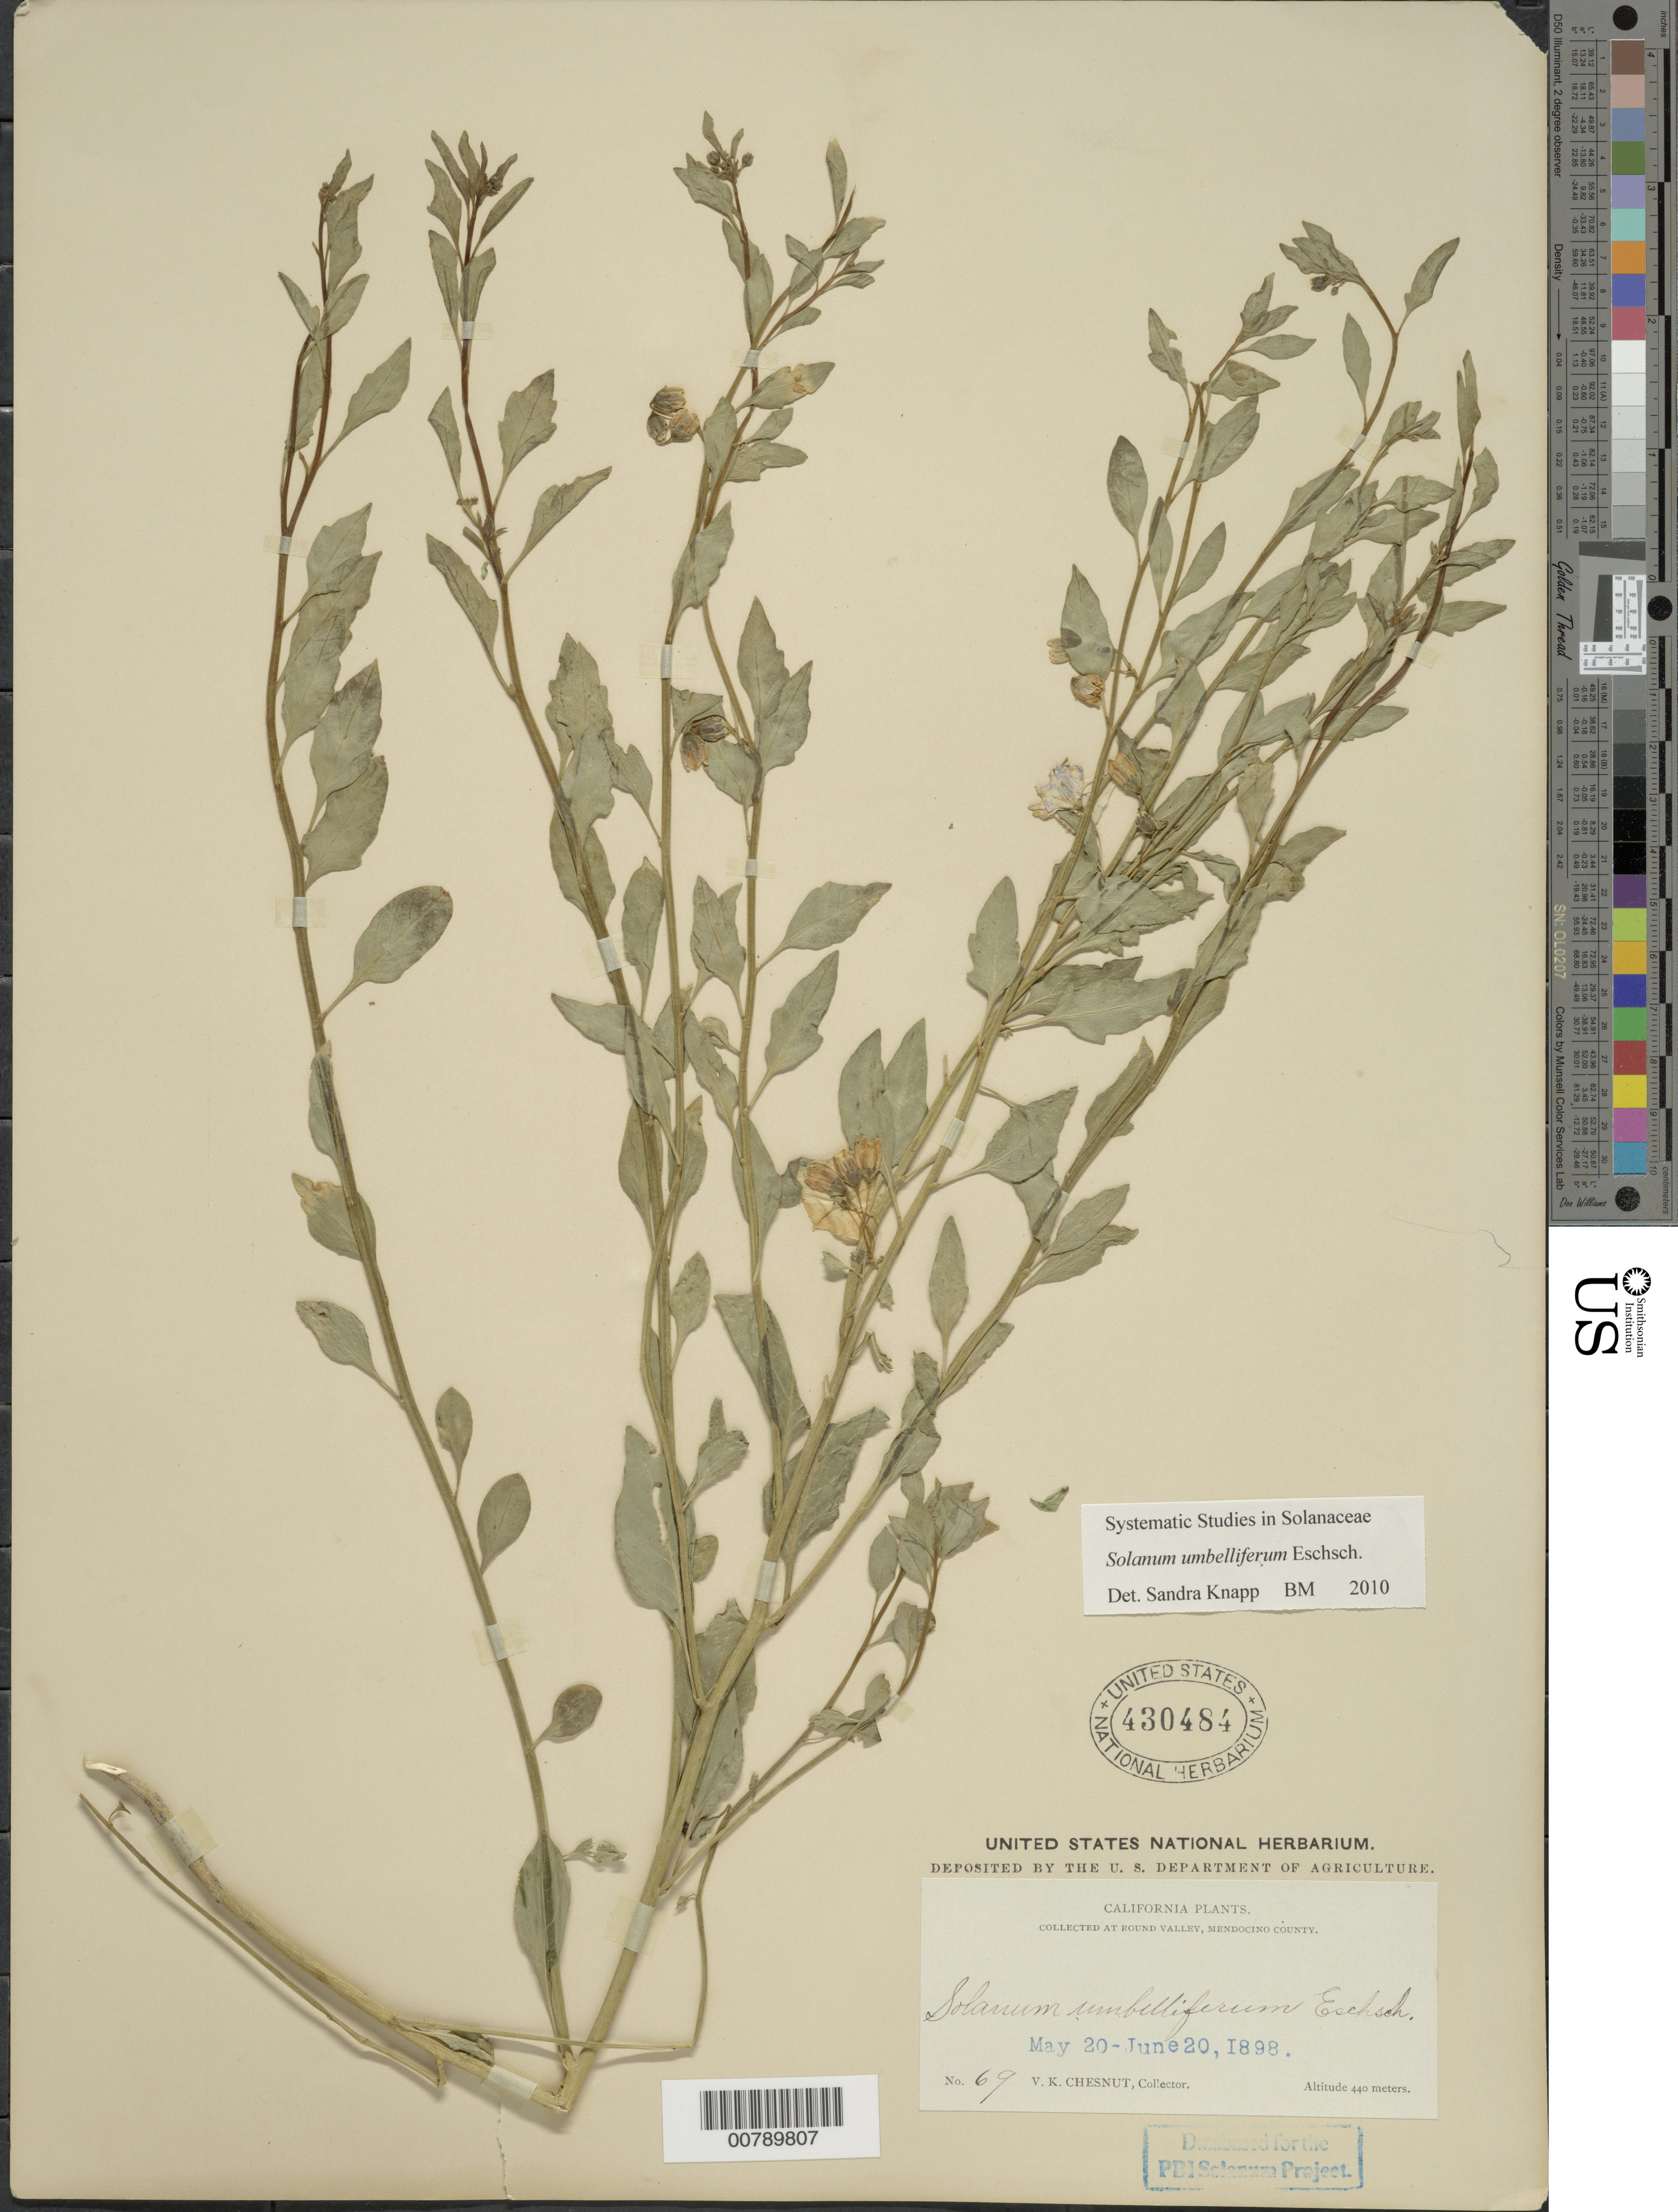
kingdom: Plantae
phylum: Tracheophyta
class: Magnoliopsida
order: Solanales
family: Solanaceae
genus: Solanum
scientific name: Solanum umbelliferum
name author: Eschsch.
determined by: Knapp, S. D.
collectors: V. K. Chesnut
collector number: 69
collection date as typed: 20 May 1898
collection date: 1898-05-20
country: United States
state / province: California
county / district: Mendocino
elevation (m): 440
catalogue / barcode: US 430484